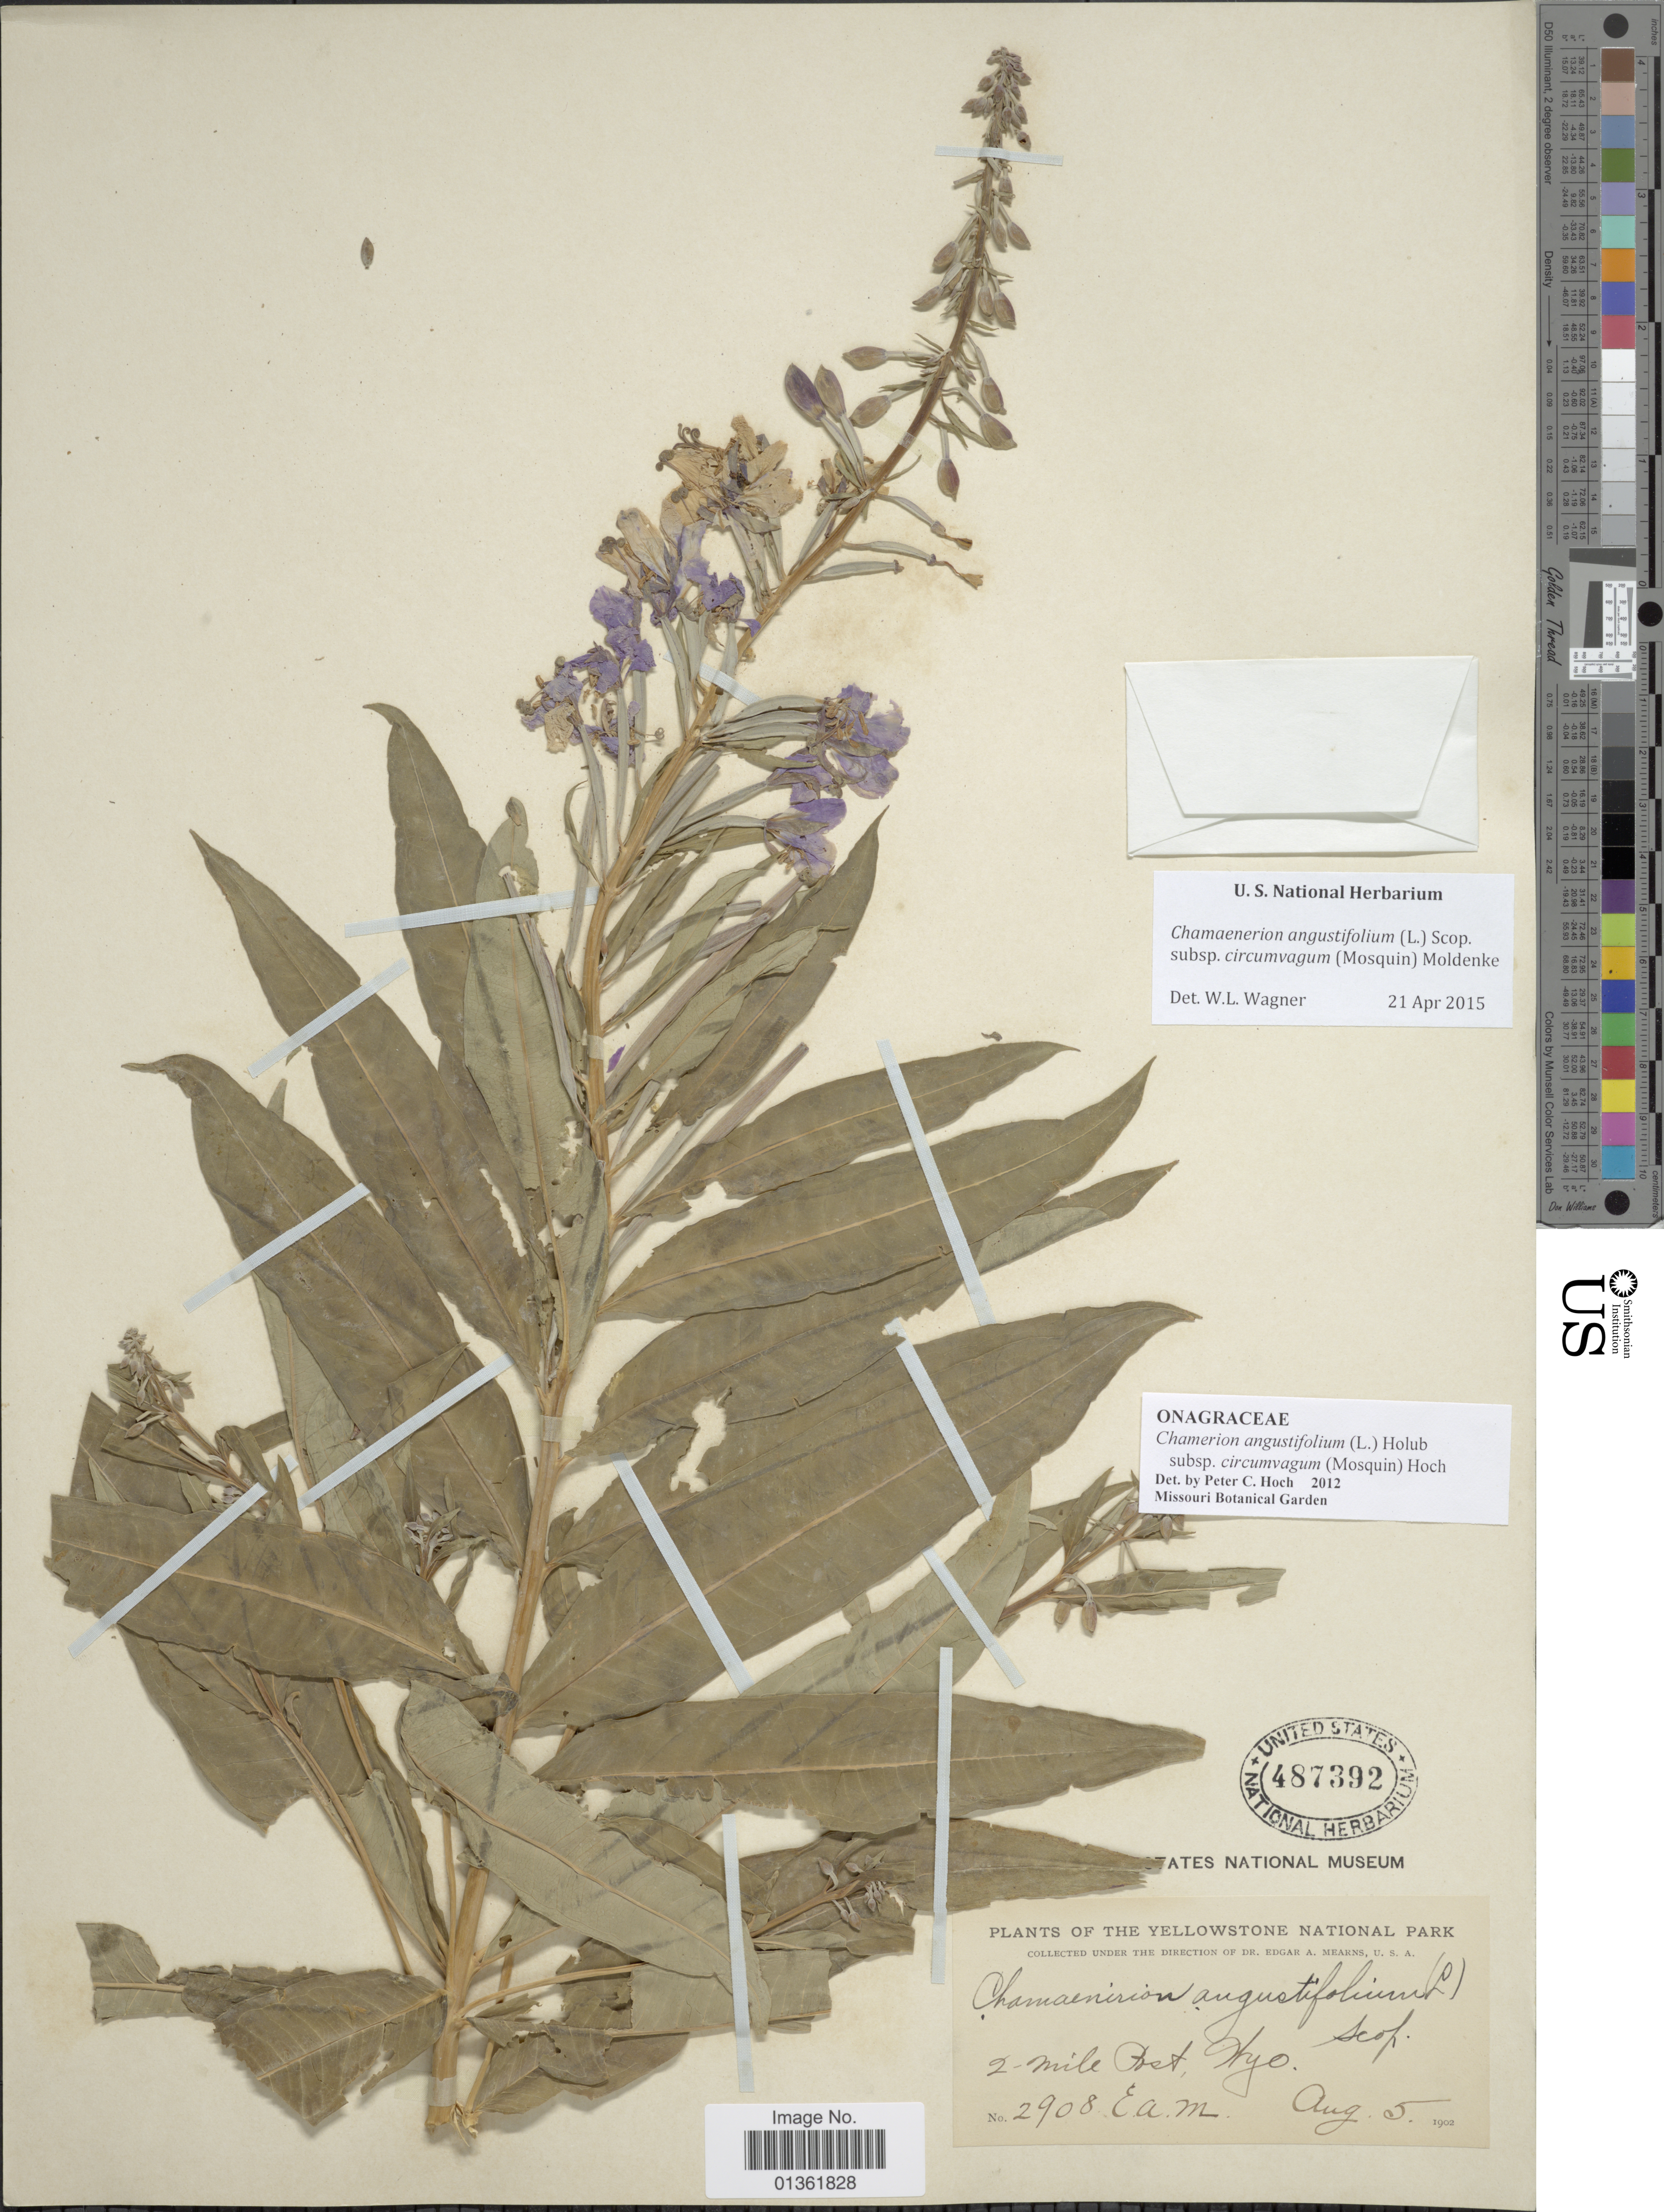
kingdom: Plantae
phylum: Tracheophyta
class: Magnoliopsida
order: Myrtales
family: Onagraceae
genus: Chamaenerion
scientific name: Chamaenerion angustifolium subsp. circumvagum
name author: (Mosquin) Moldenke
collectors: E. A. Mearns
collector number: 2908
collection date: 1902-08-05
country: United States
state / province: Wyoming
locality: Yellowstone National Park. 2 mile Post.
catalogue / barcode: US 487392